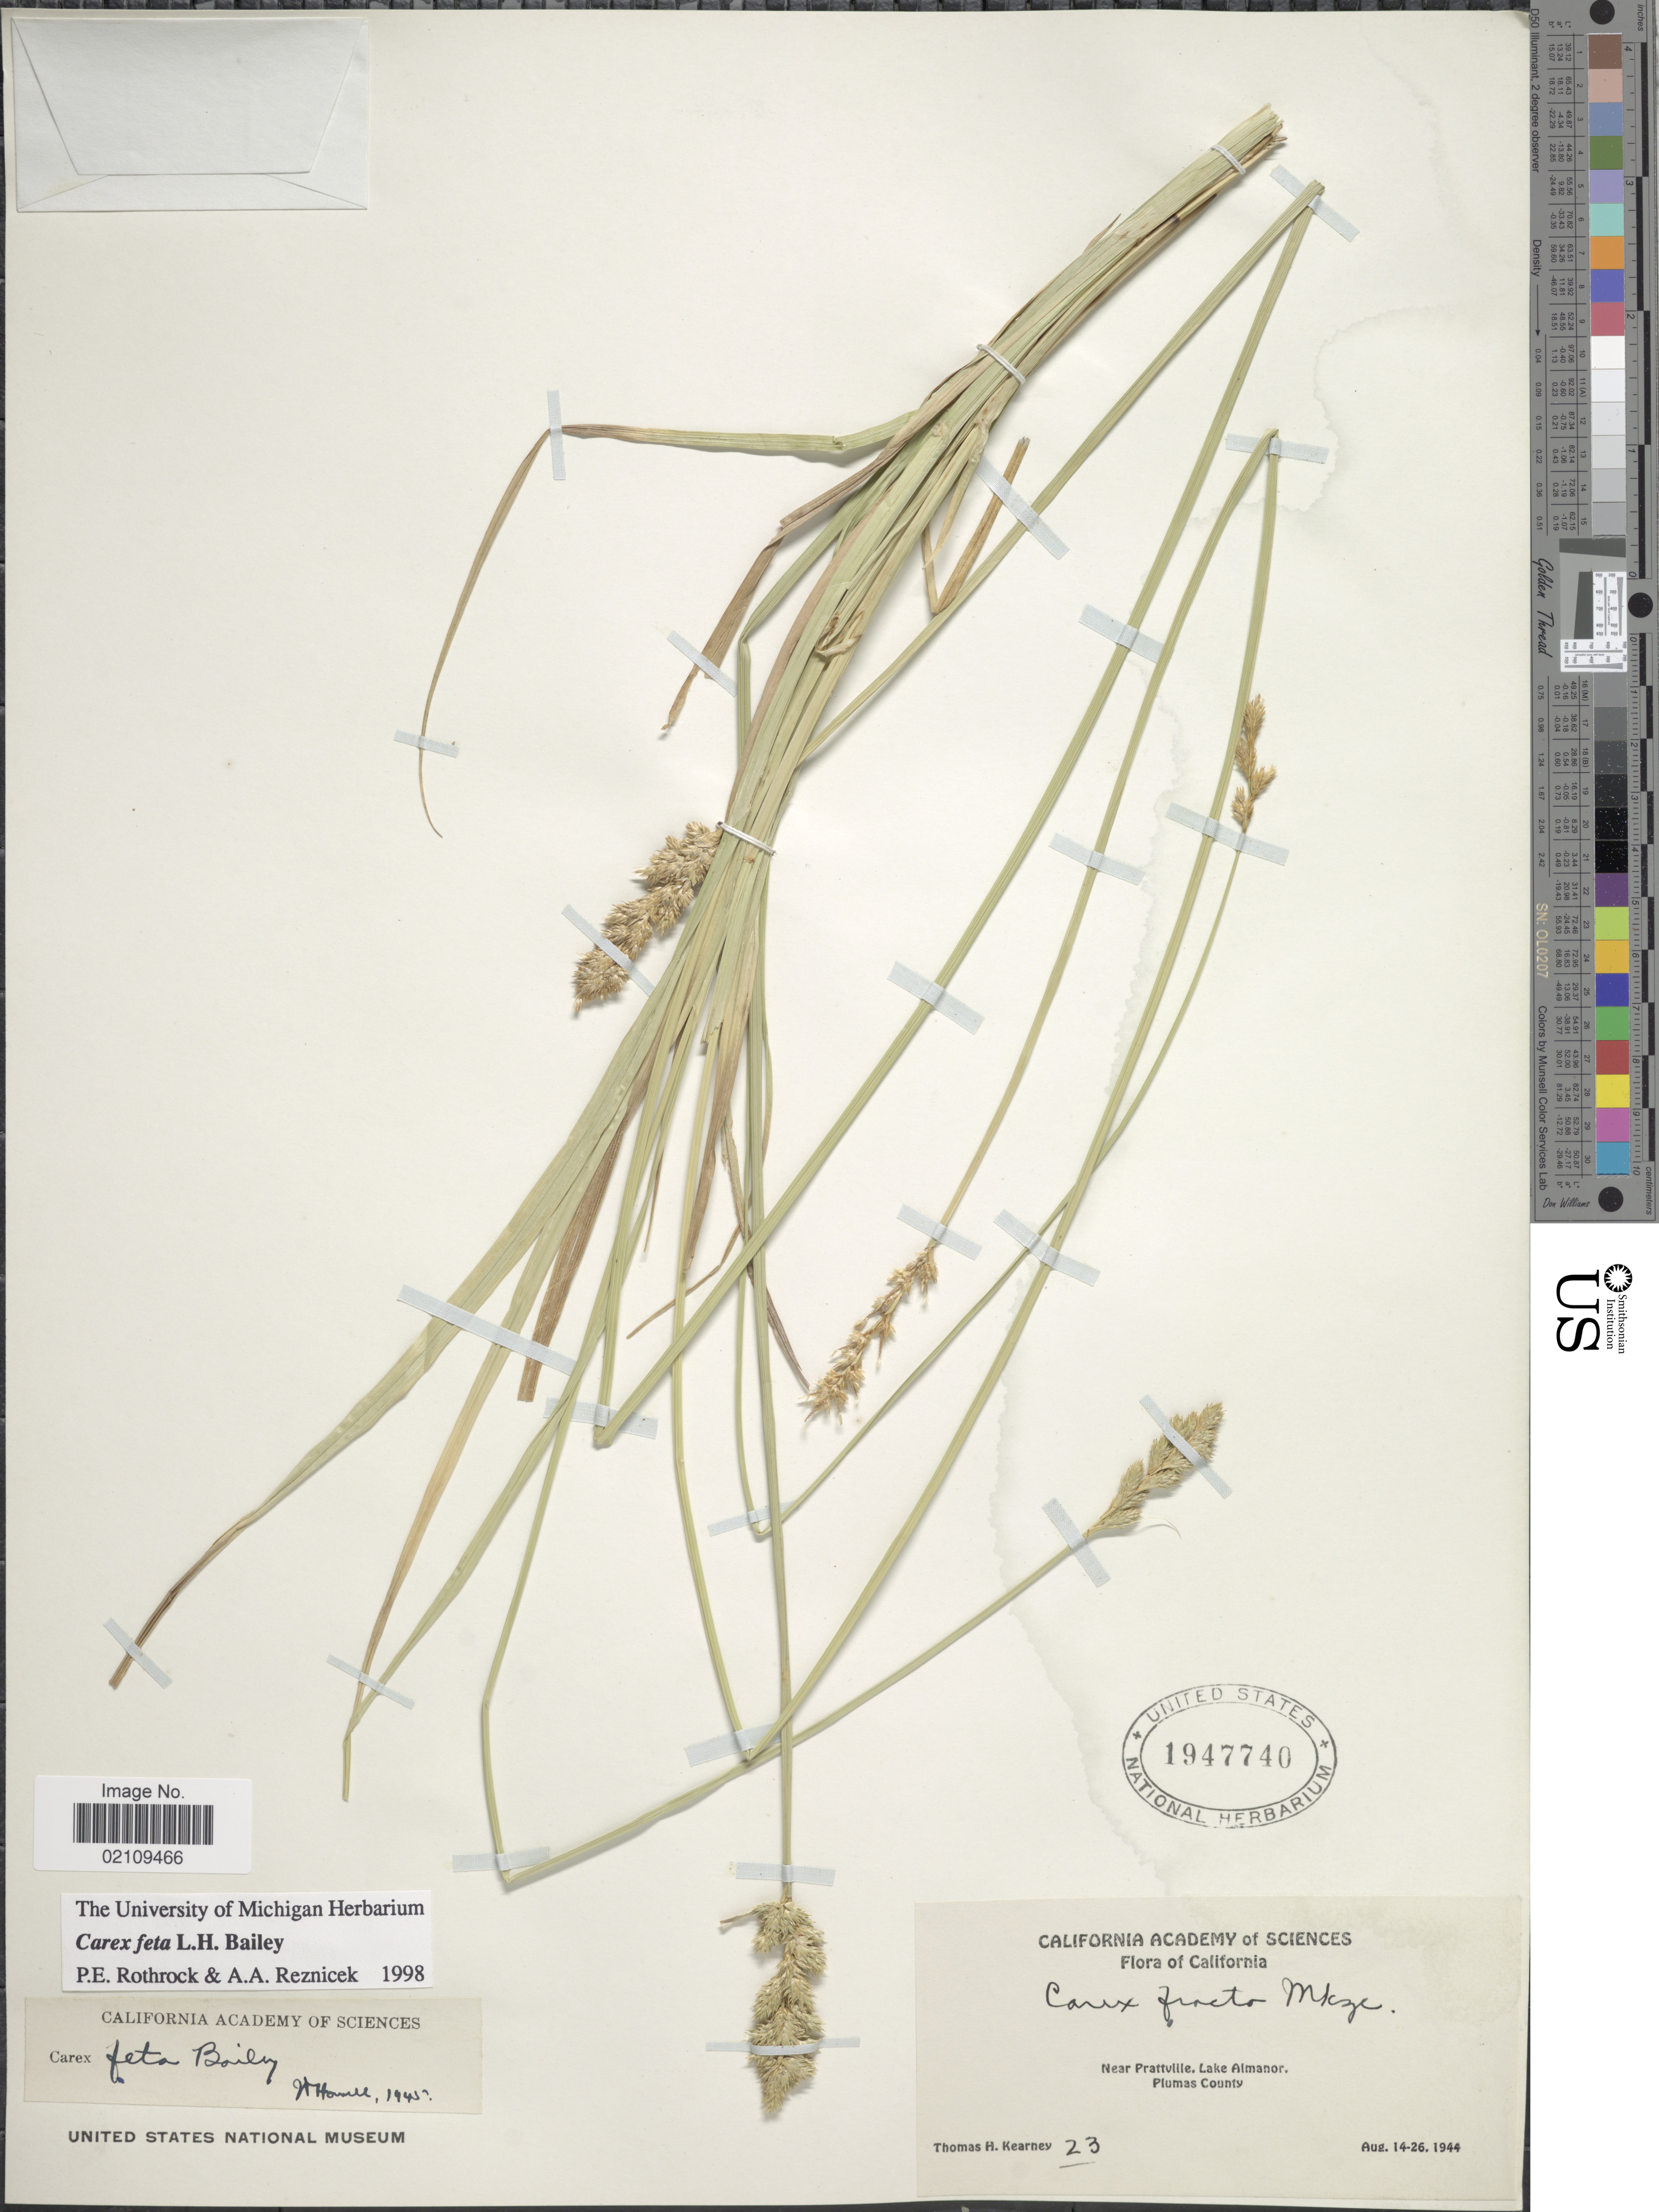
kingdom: Plantae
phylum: Tracheophyta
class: Liliopsida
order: Poales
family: Cyperaceae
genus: Carex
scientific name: Carex feta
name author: L.H. Bailey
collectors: T. H. Kearney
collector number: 23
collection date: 1944-08-14/1944-08-26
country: United States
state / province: California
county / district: Plumas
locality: Near Prattville, Lake Almanor, Plumas County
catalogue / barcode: US 1947740